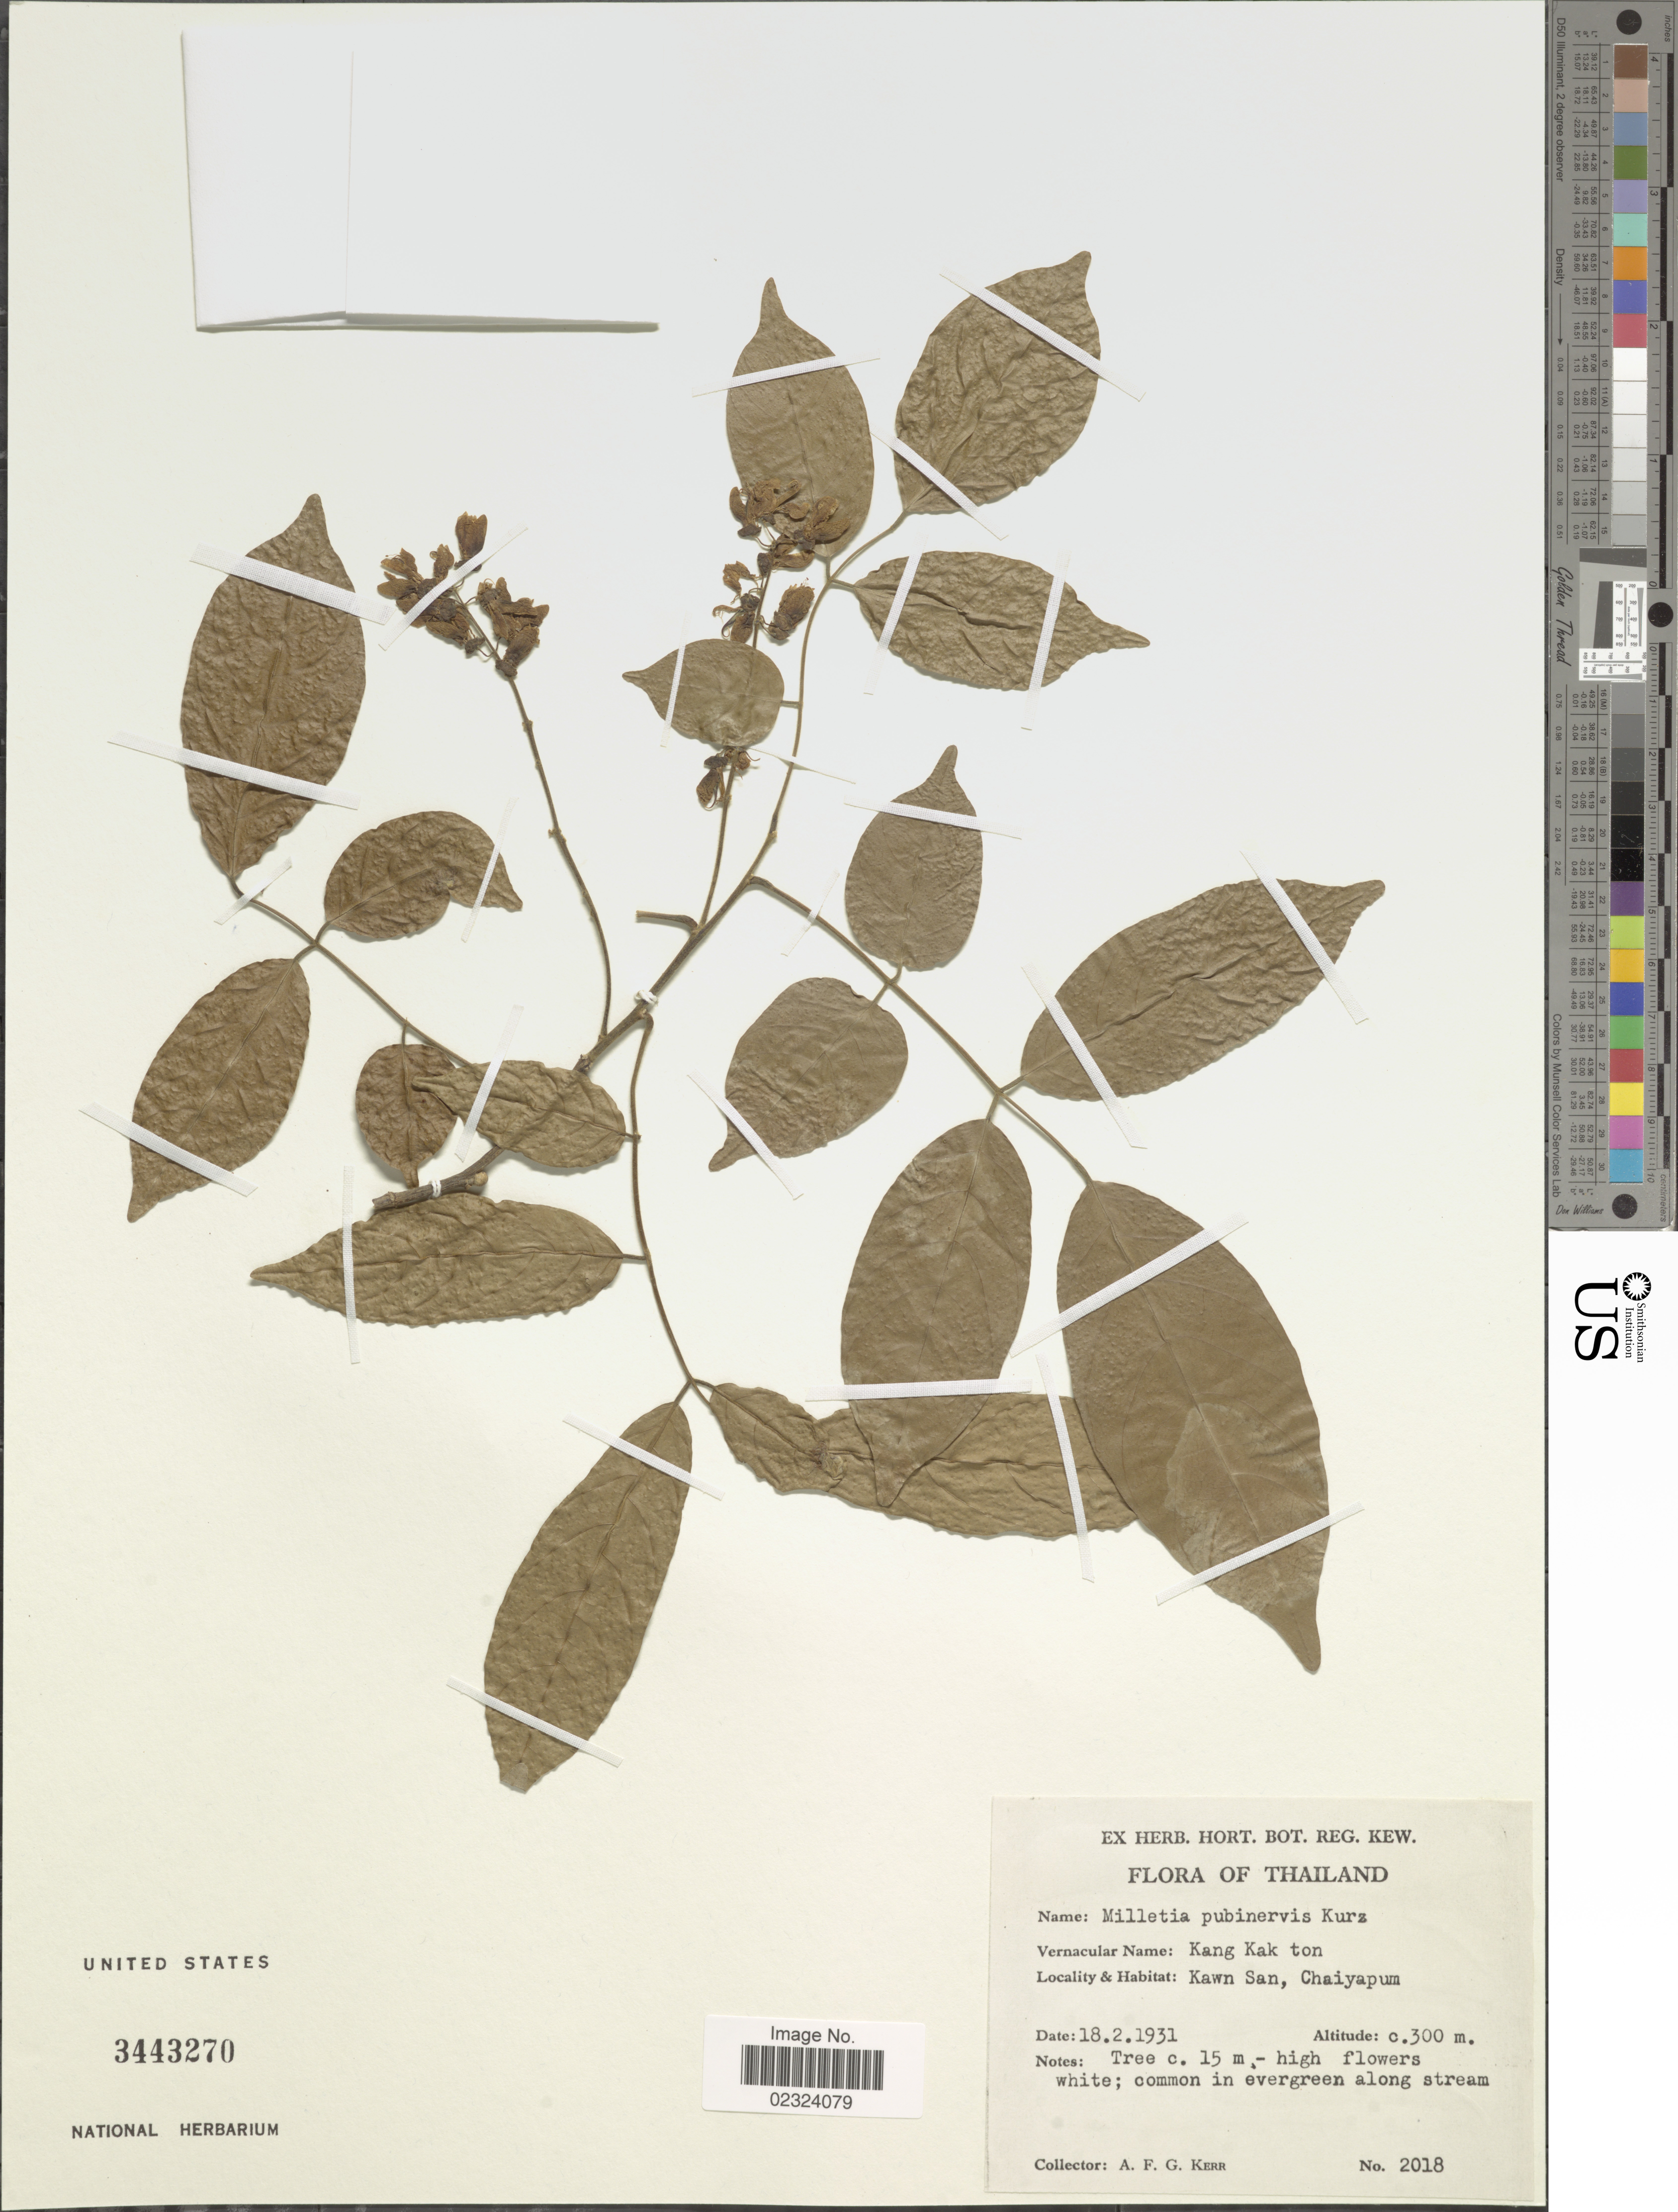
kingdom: Plantae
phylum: Tracheophyta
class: Magnoliopsida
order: Fabales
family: Fabaceae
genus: Millettia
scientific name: Millettia pubinervis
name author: Kurz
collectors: A. F. G. Kerr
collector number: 2018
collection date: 1931-02-18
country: Thailand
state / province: Chaiyaphum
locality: Kawn San, Chaiyapum.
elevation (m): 300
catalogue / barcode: US 3443270